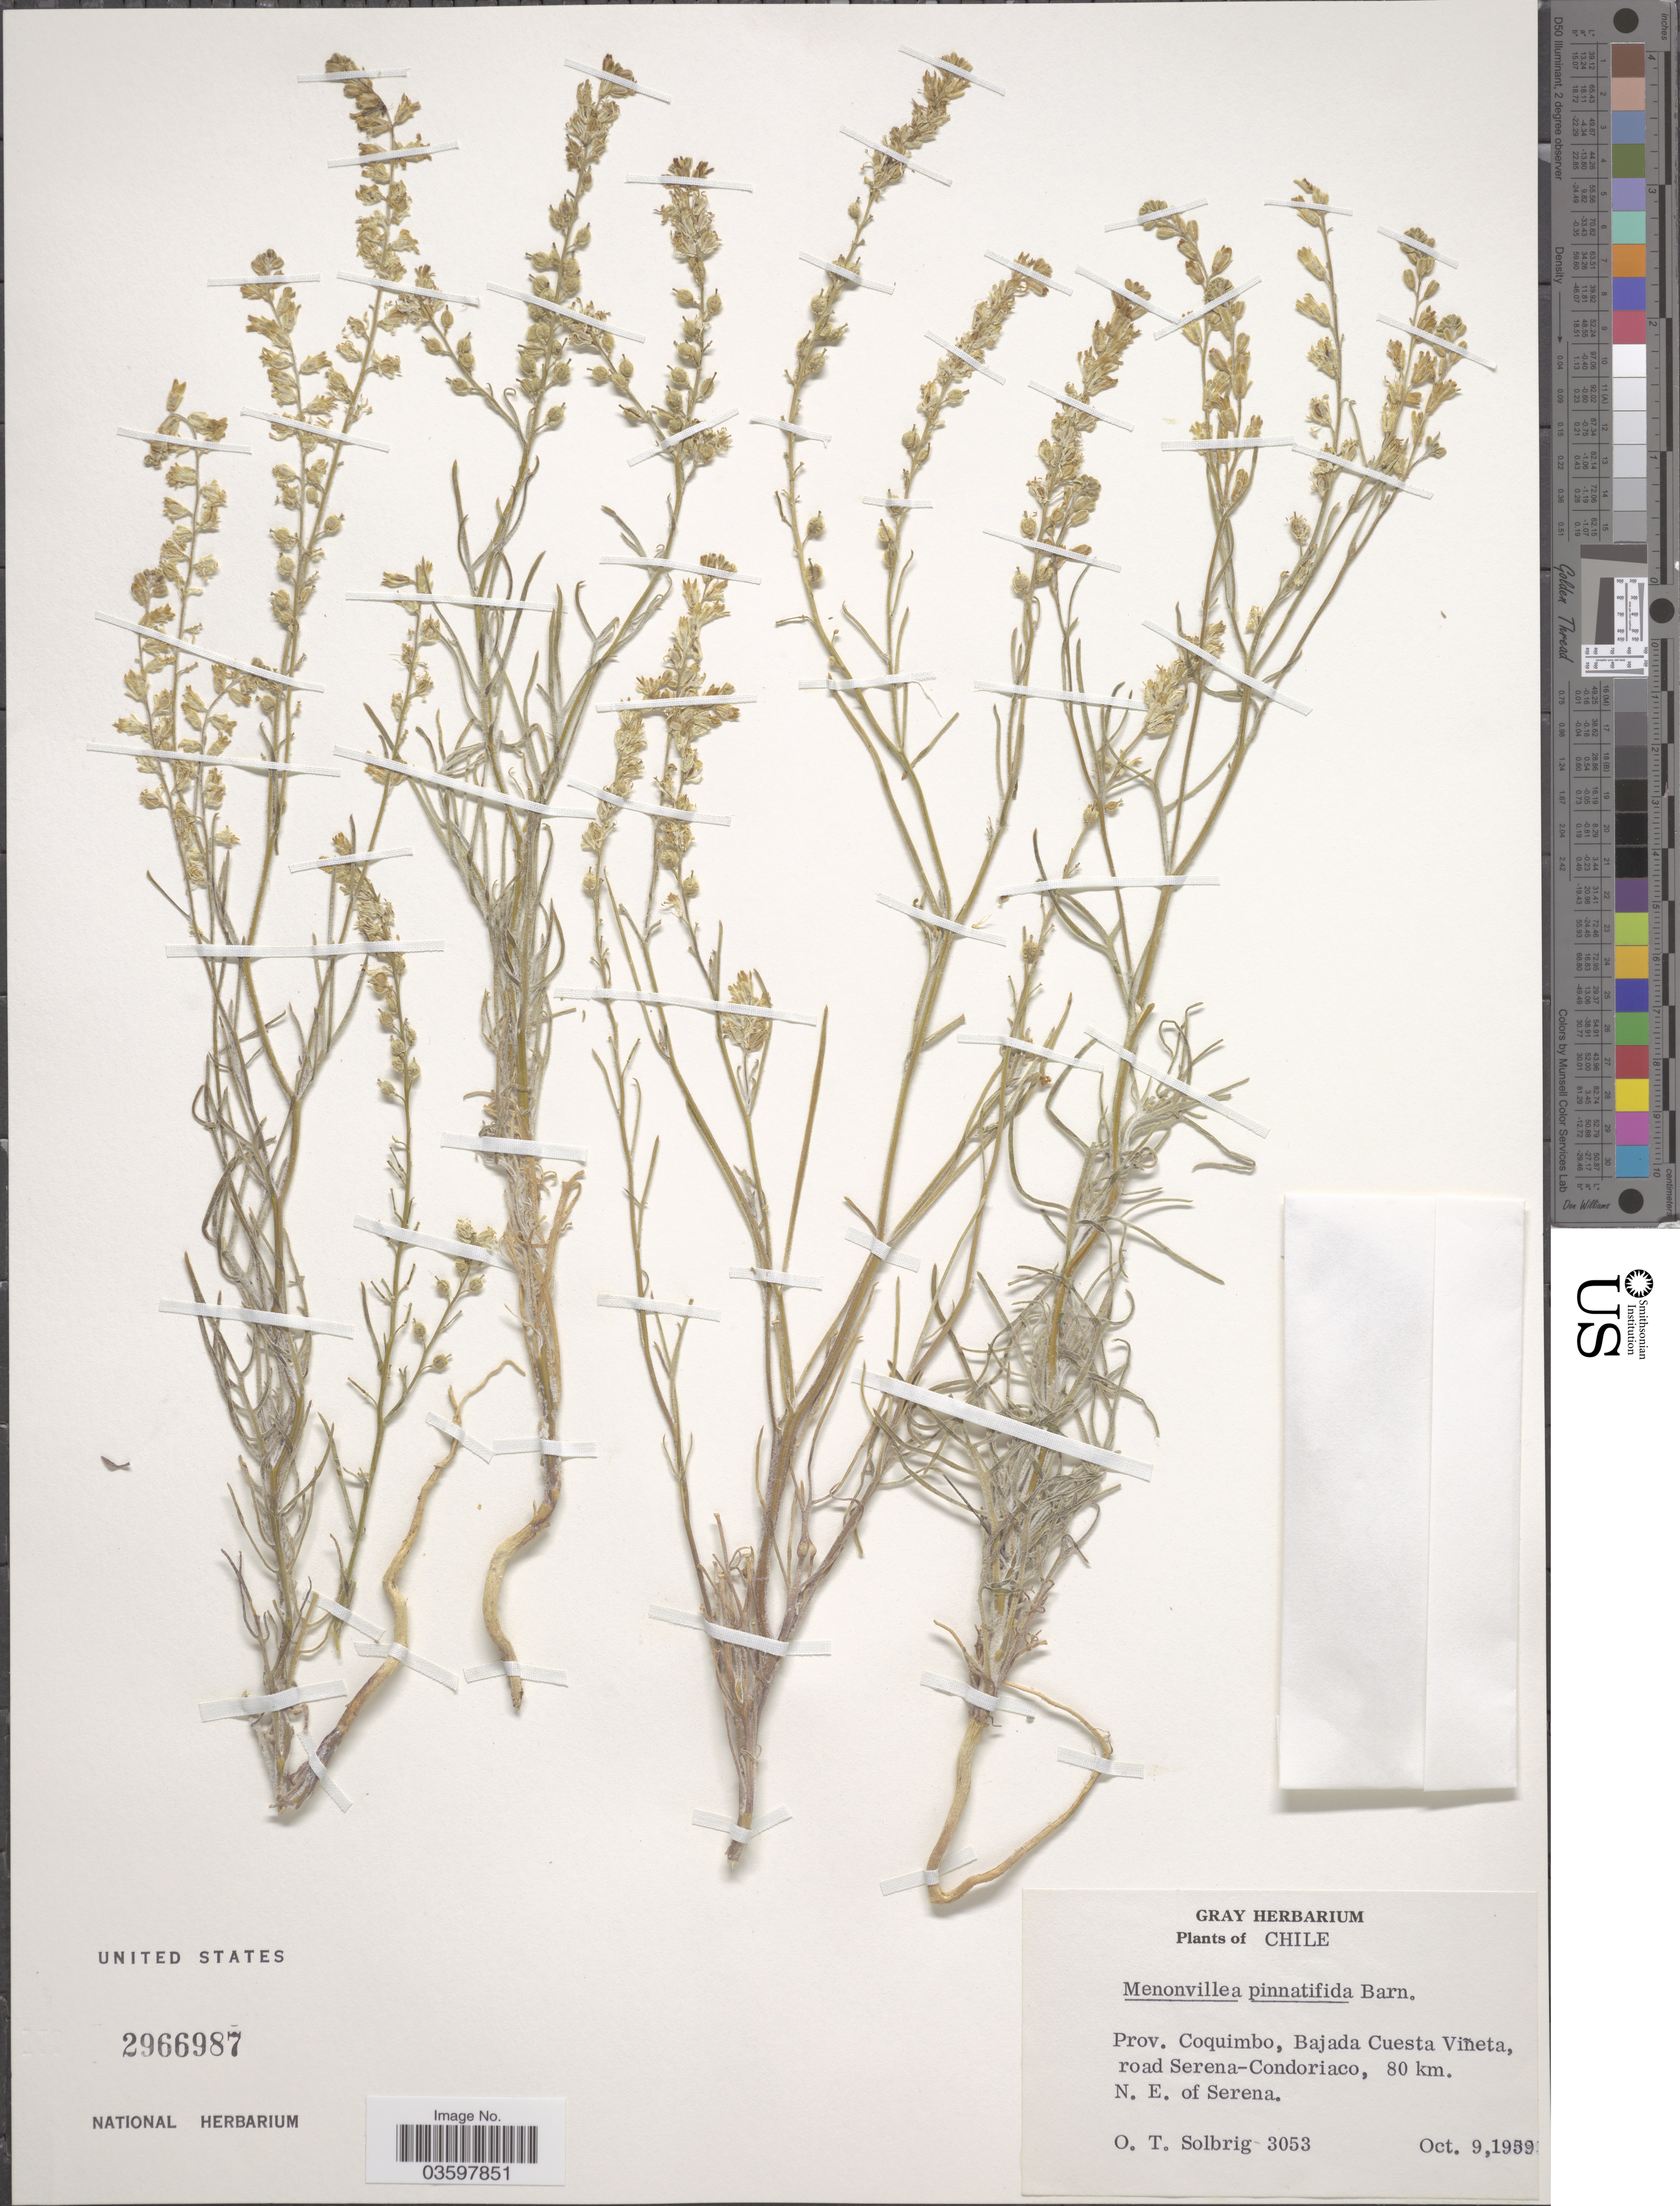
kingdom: Plantae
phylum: Tracheophyta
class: Magnoliopsida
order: Brassicales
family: Brassicaceae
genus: Menonvillea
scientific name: Menonvillea pinnatifida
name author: Barnéoud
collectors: O. T. Solbrig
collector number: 3053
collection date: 1959-10-09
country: Chile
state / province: Coquimbo (IV)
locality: Bajada Cuesta Viñeta, road Serena-Condoriaco, 80 km. N. E. of Serena.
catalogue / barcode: US 2966987